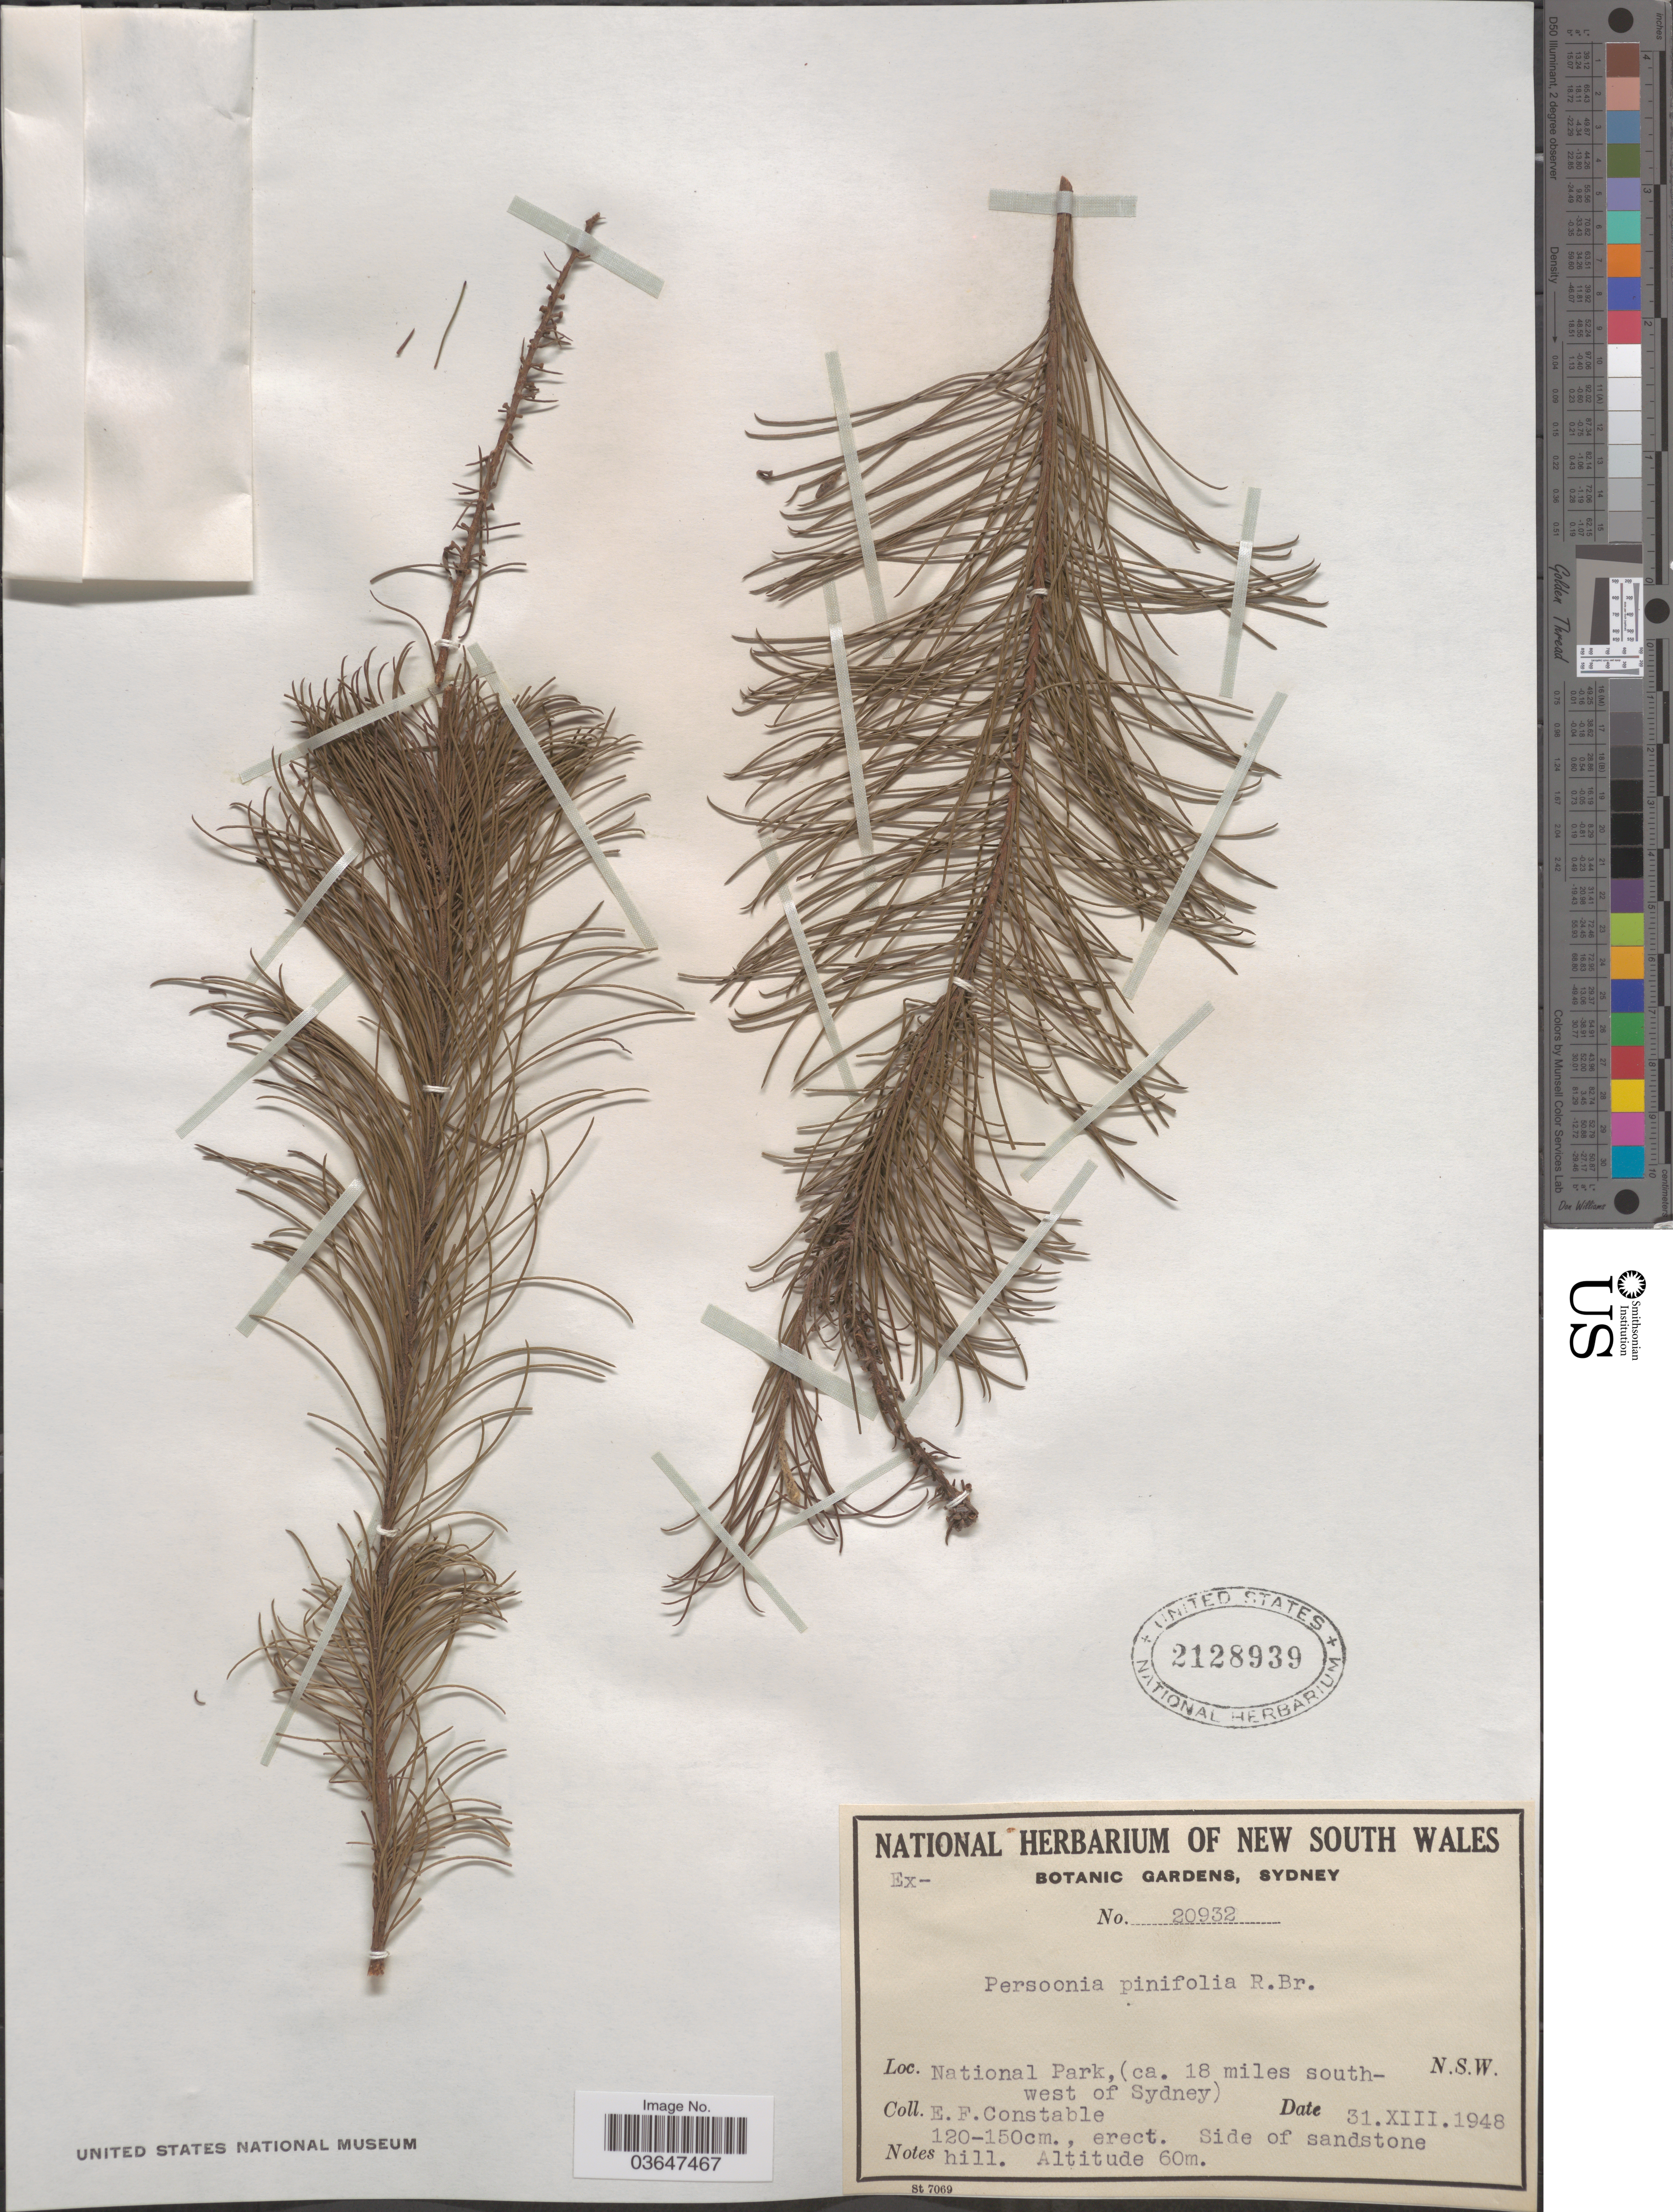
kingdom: Plantae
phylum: Tracheophyta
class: Magnoliopsida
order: Proteales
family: Proteaceae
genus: Persoonia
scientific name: Persoonia pinifolia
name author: R. Br.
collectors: E. F. Constable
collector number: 20932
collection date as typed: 31.XIII.1948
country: Australia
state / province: New South Wales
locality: National Park, (ca. 18 miles south-west of Sydney).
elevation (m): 60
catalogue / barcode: US 2128939